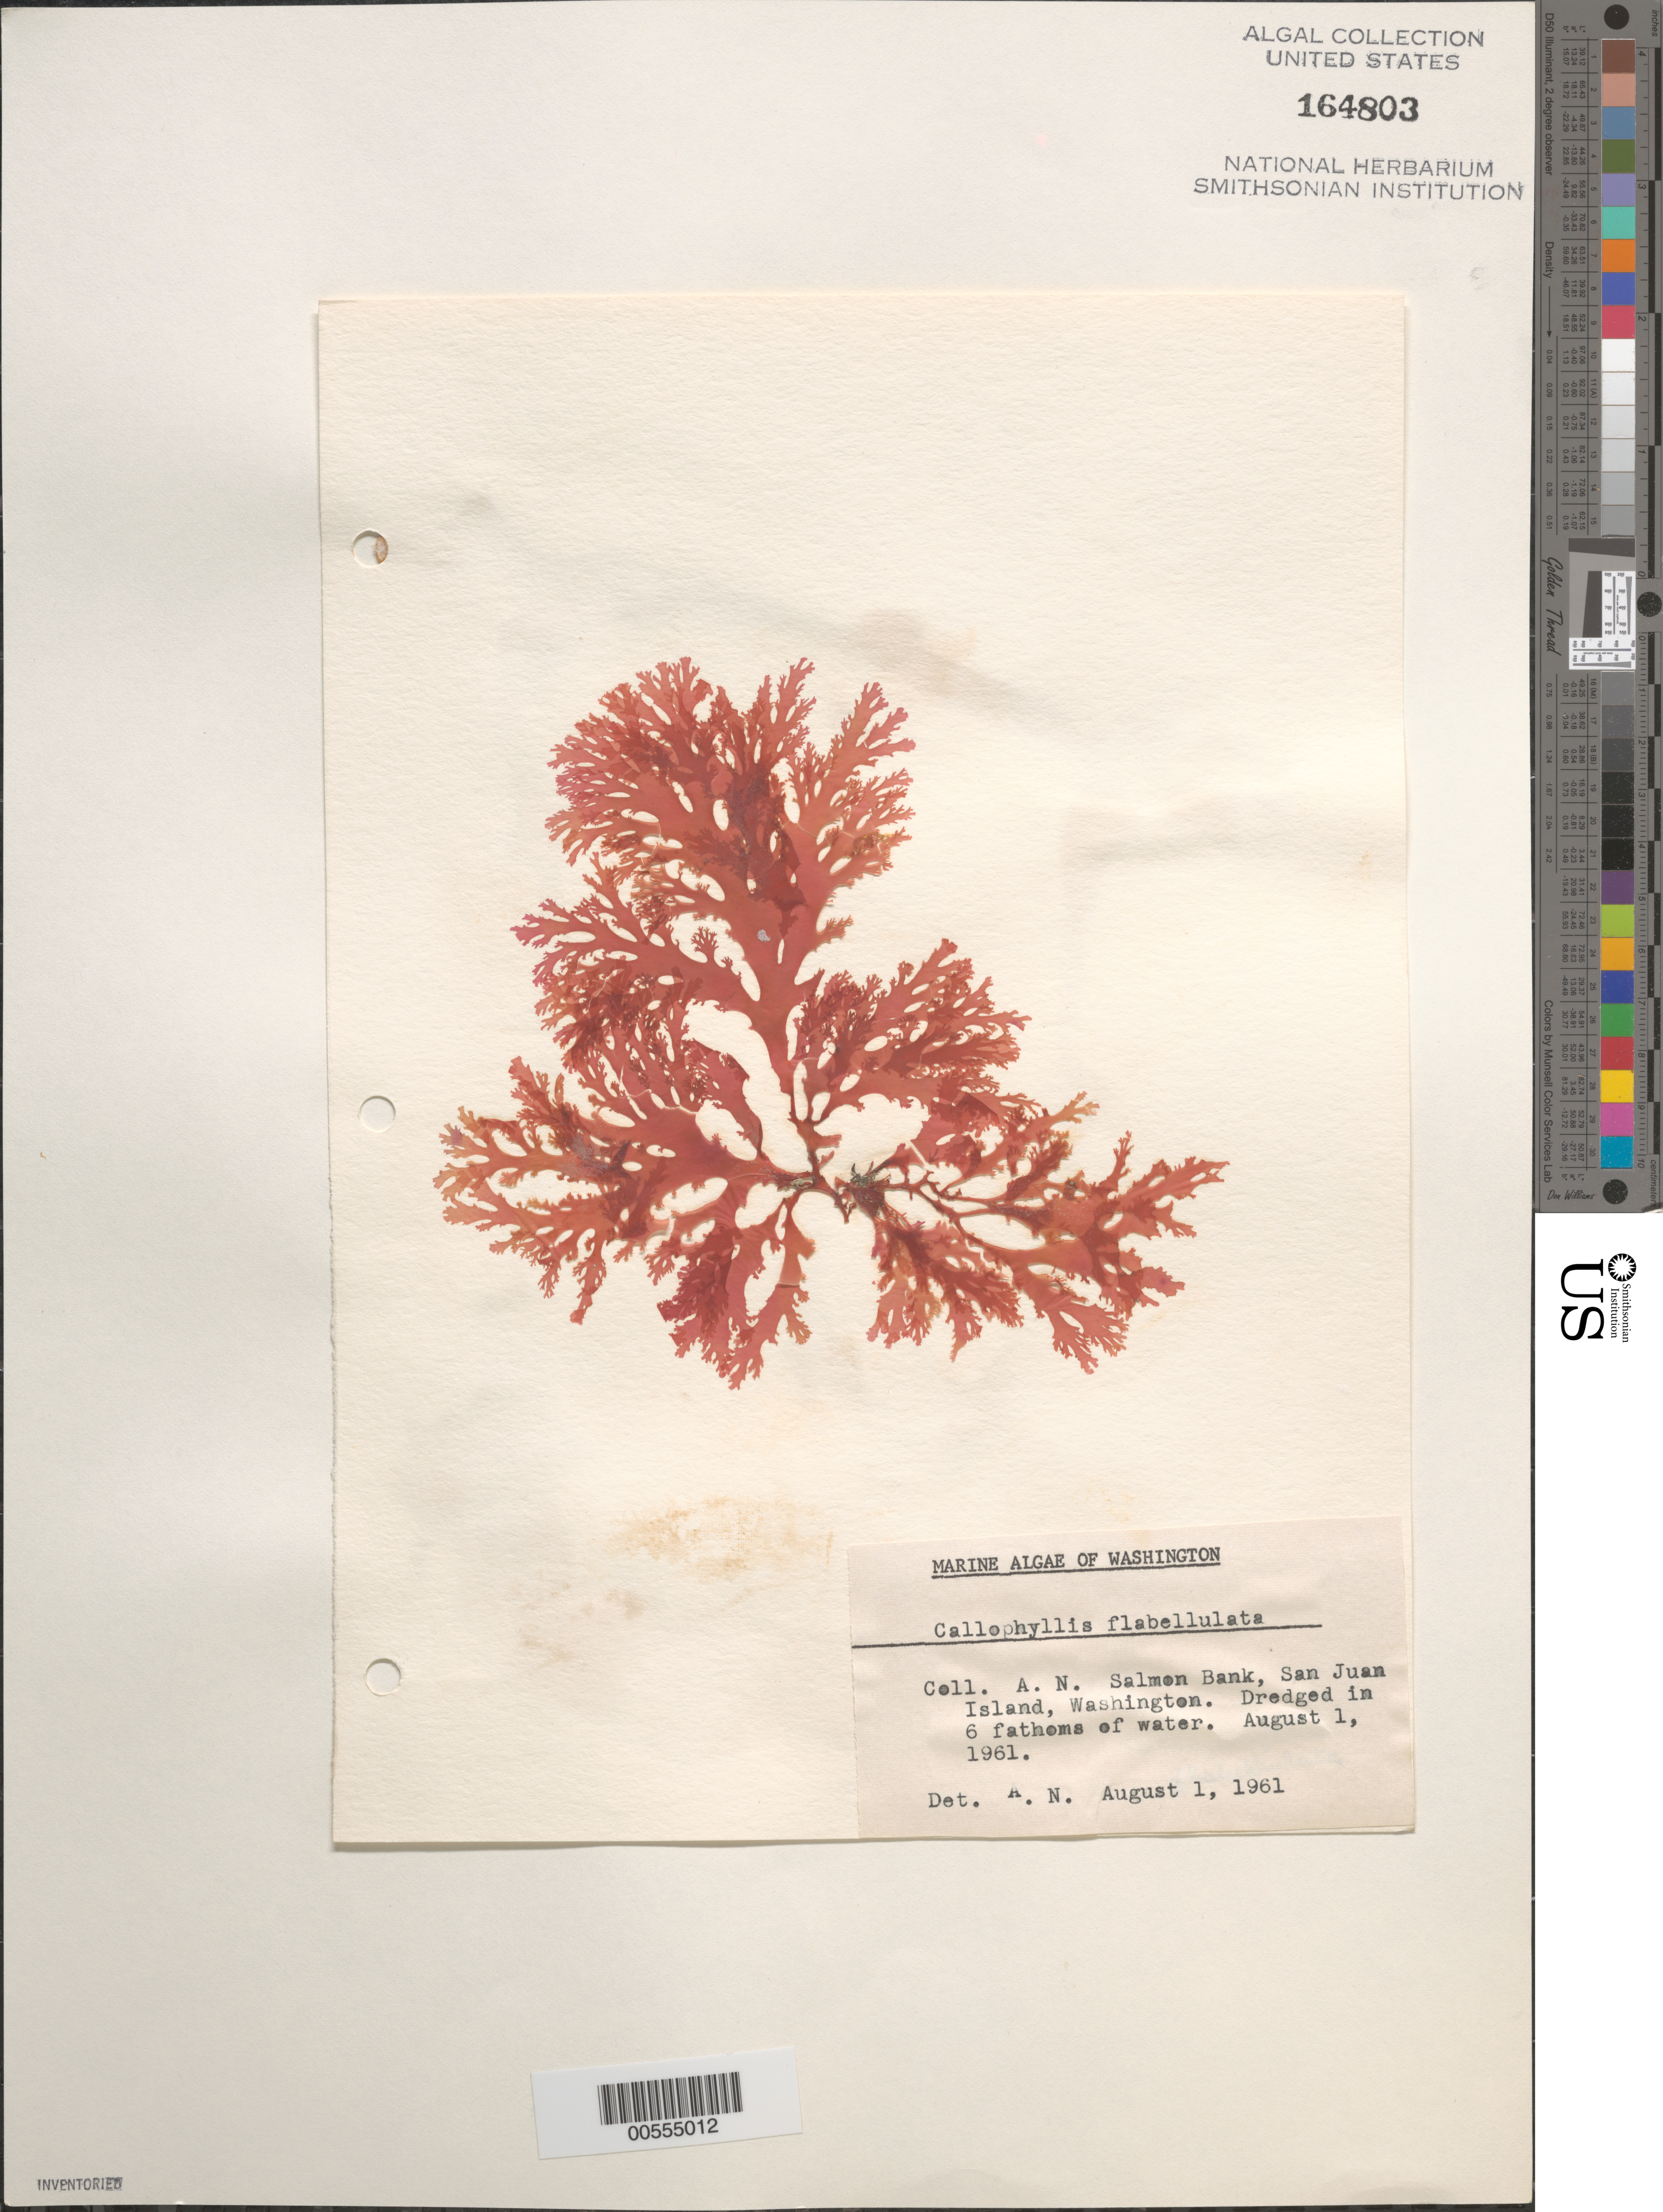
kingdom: Plantae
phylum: Rhodophyta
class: Florideophyceae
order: Gigartinales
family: Kallymeniaceae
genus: Callophyllis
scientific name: Callophyllis flabellulata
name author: Harv.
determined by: N., A.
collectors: A. N.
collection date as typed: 01 Aug 1961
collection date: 1961-08-01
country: United States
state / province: Washington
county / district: San Juan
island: San Juan Island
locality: Salmon Bank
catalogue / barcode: US 164803